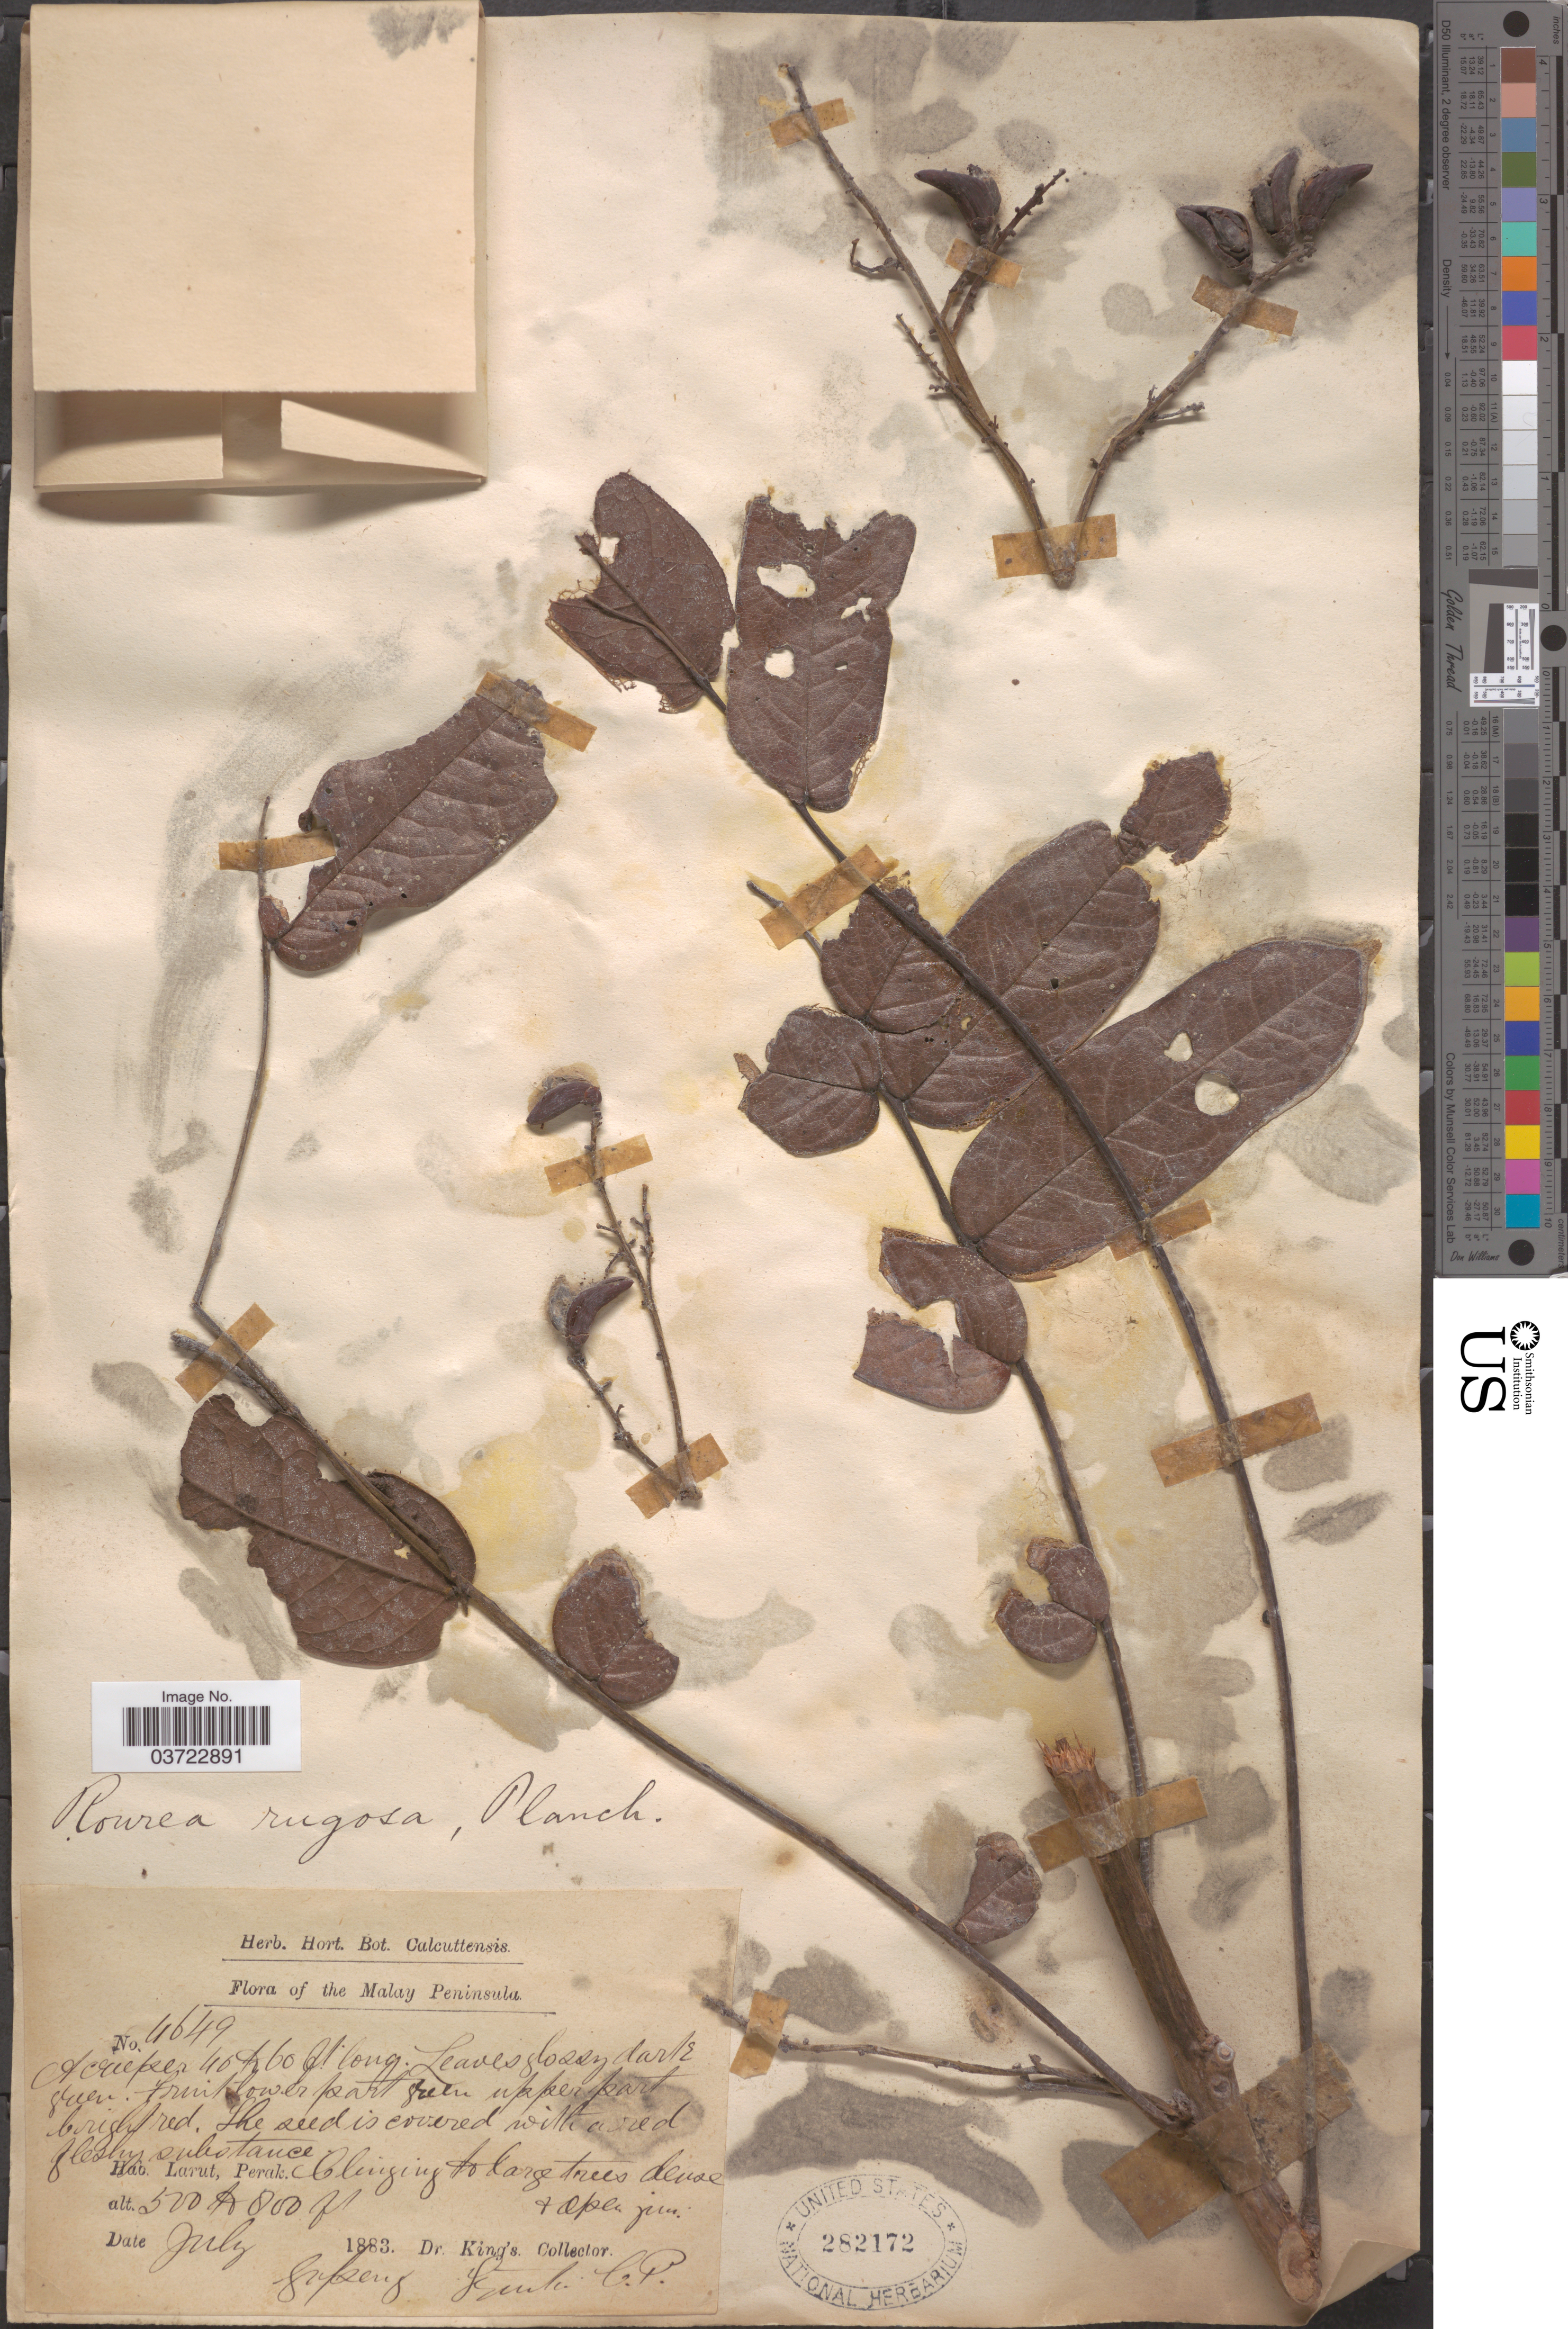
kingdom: Plantae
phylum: Tracheophyta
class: Magnoliopsida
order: Oxalidales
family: Connaraceae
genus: Rourea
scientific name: Rourea rugosa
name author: Planch.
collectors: Dr. King's collector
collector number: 4649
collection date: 1883-07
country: Malaysia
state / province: Perak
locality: The Malay Peninsula. Larut.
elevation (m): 152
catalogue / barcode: US 282172